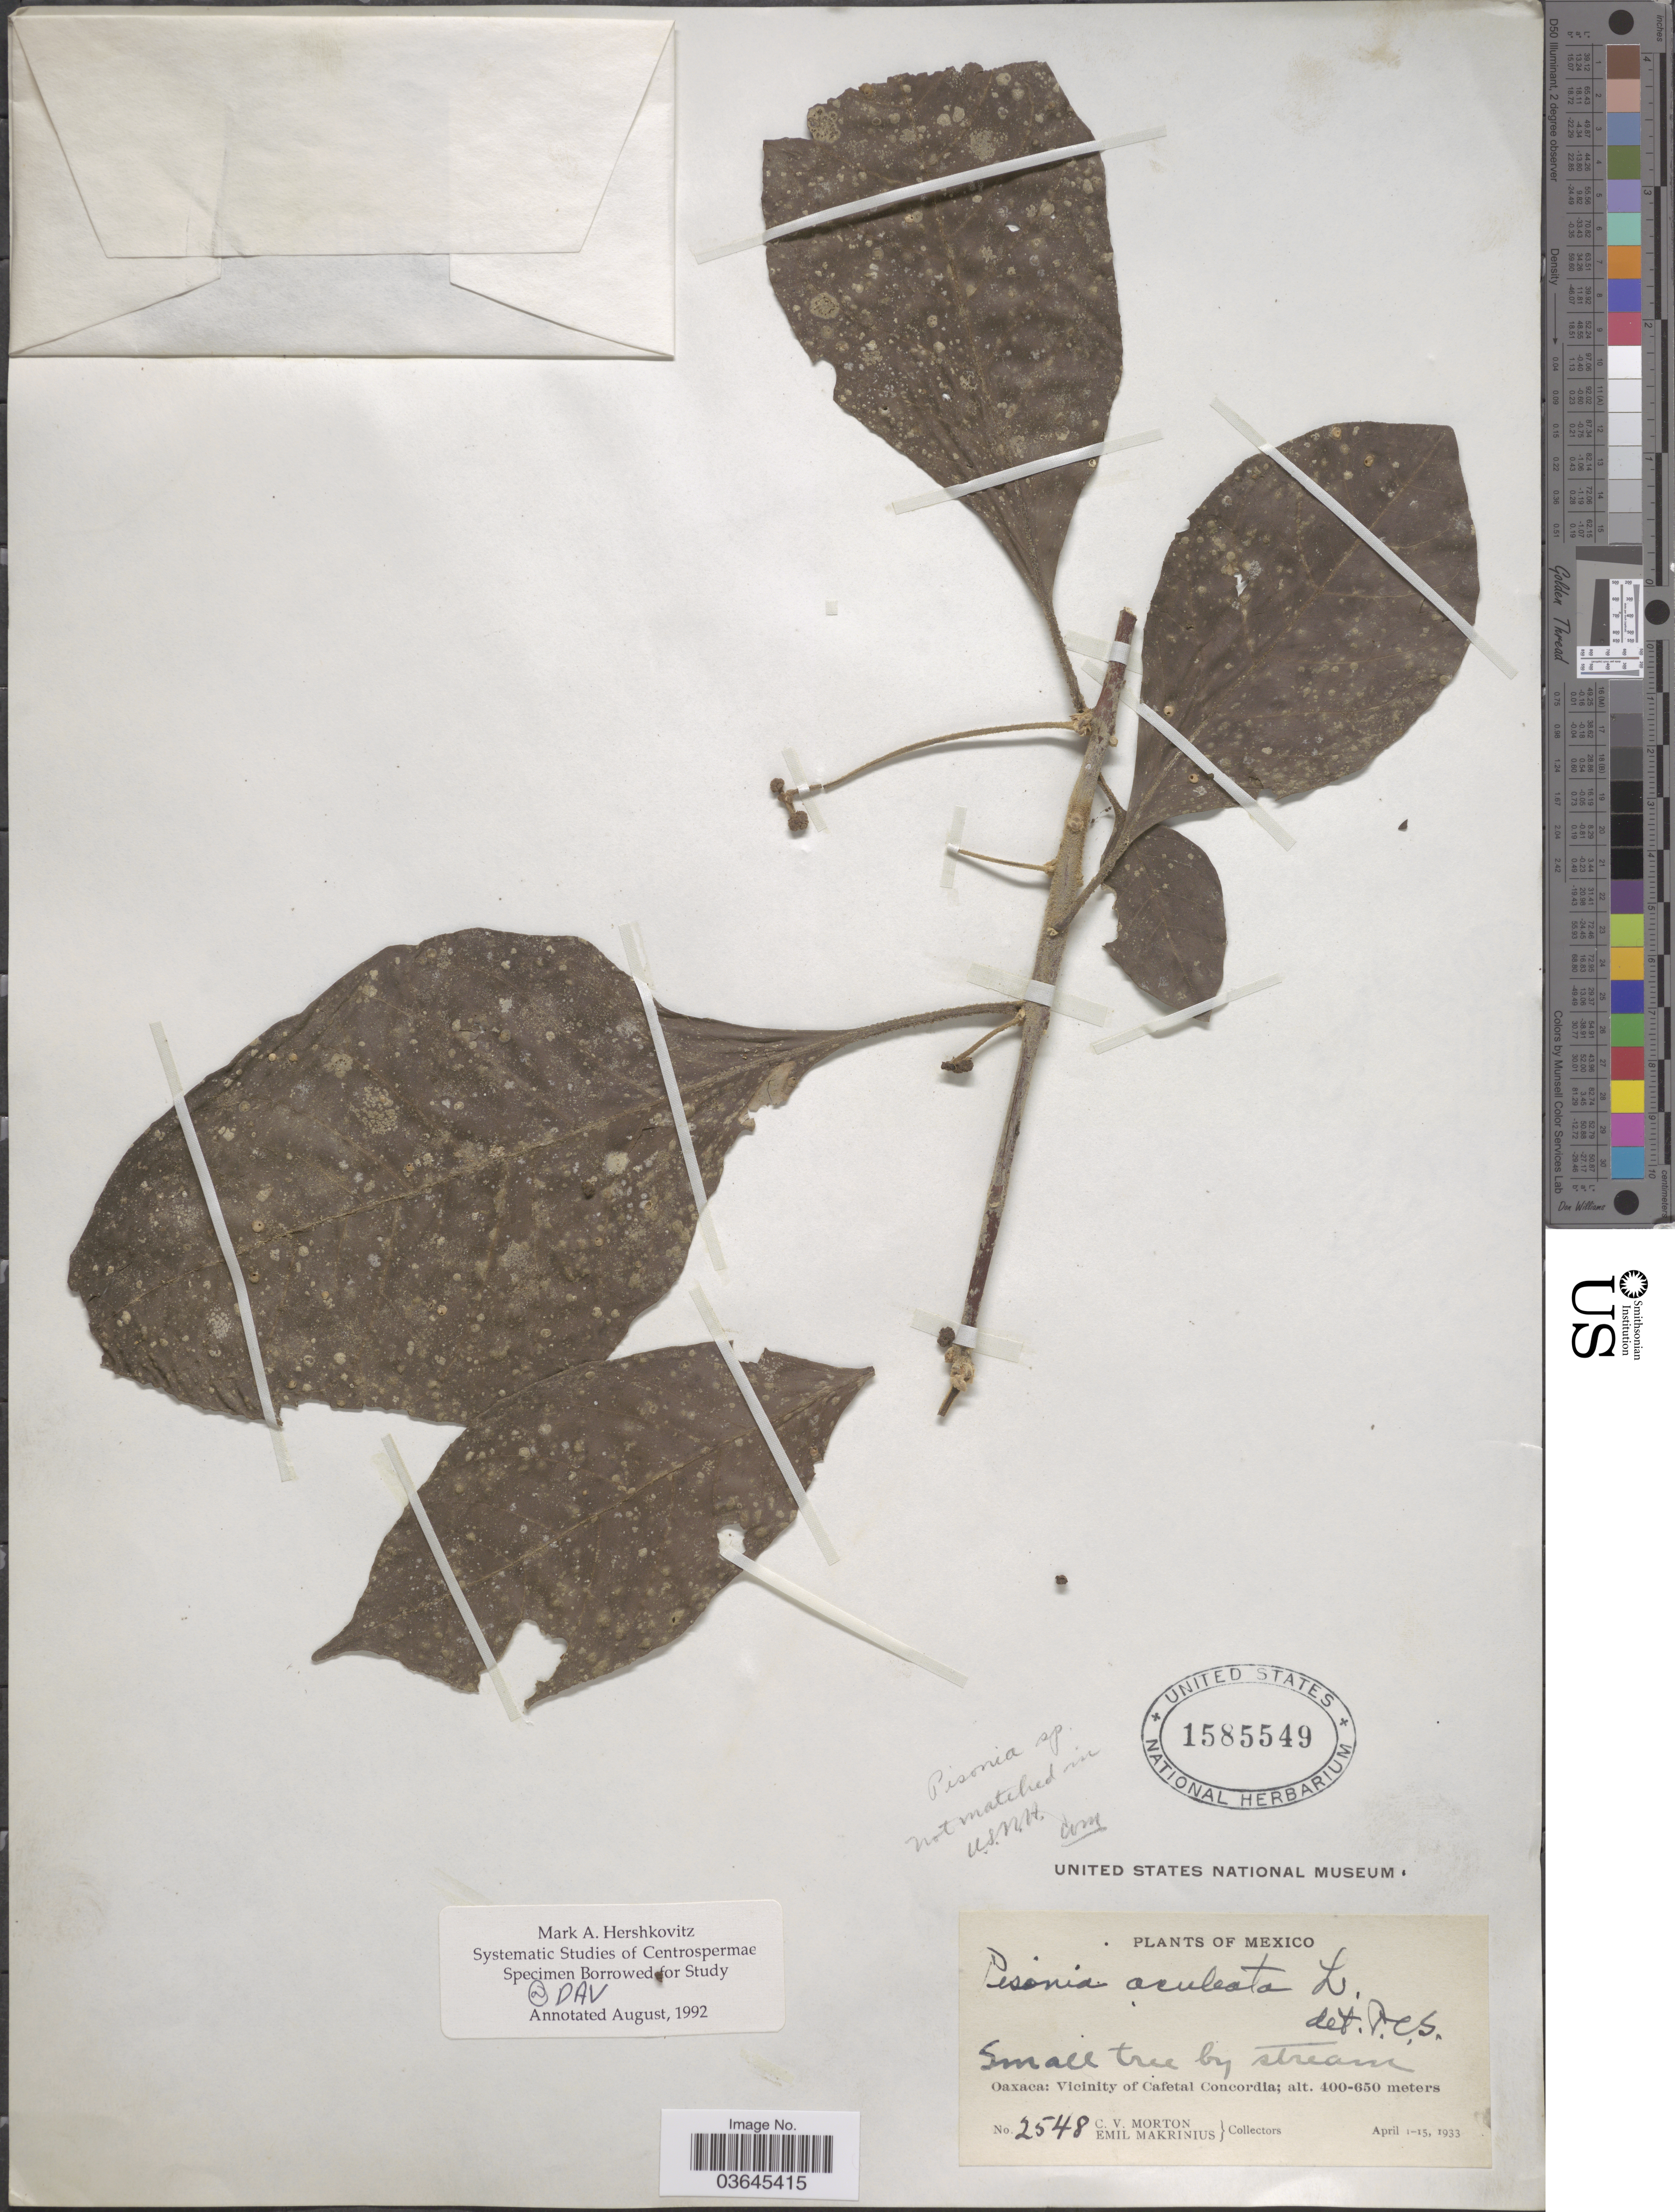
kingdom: Plantae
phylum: Tracheophyta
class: Magnoliopsida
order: Caryophyllales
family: Nyctaginaceae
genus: Pisonia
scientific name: Pisonia aculeata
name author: L.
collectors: C. V. Morton & E. Makrinius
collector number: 2548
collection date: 1933-04-01/1933-04-15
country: Mexico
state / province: Oaxaca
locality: Vicinity of Cafetal Concordia.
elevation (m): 400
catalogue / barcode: US 1585549